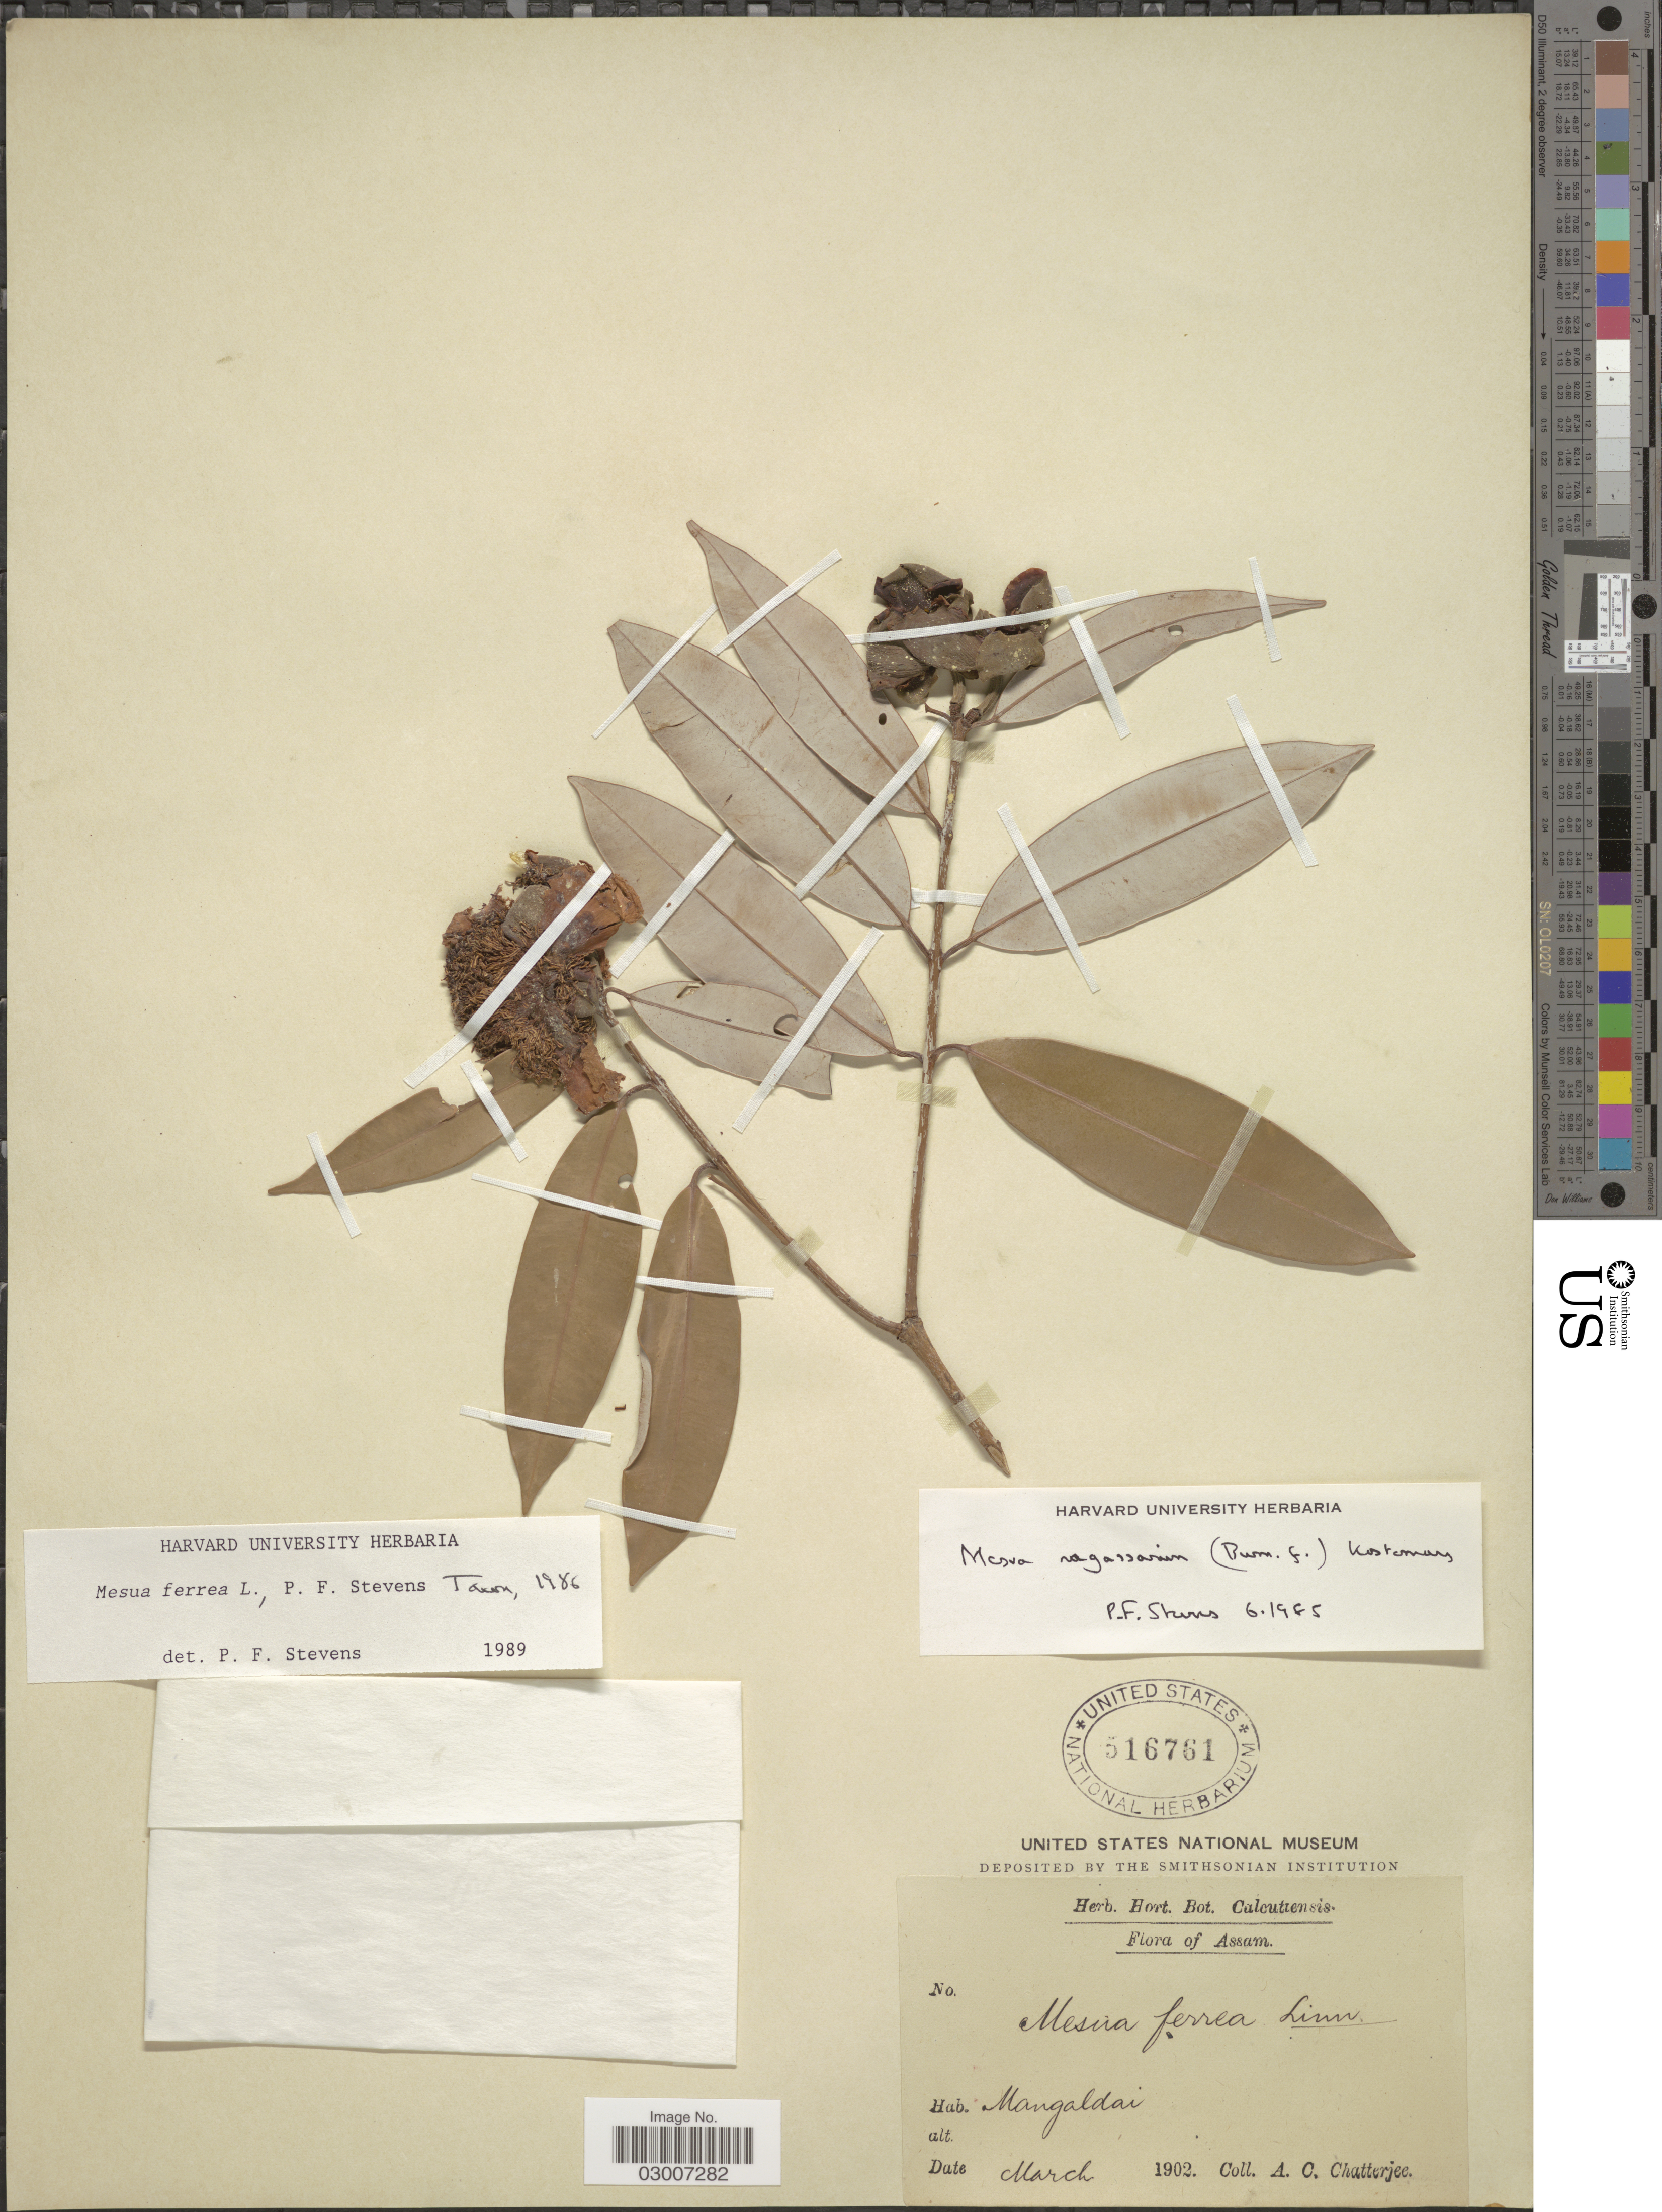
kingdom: Plantae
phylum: Tracheophyta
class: Magnoliopsida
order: Malpighiales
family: Calophyllaceae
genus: Mesua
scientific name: Mesua ferrea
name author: L.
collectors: A. Chatterjee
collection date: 1902-03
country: India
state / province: Assam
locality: Mangaldai.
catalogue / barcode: US 516761